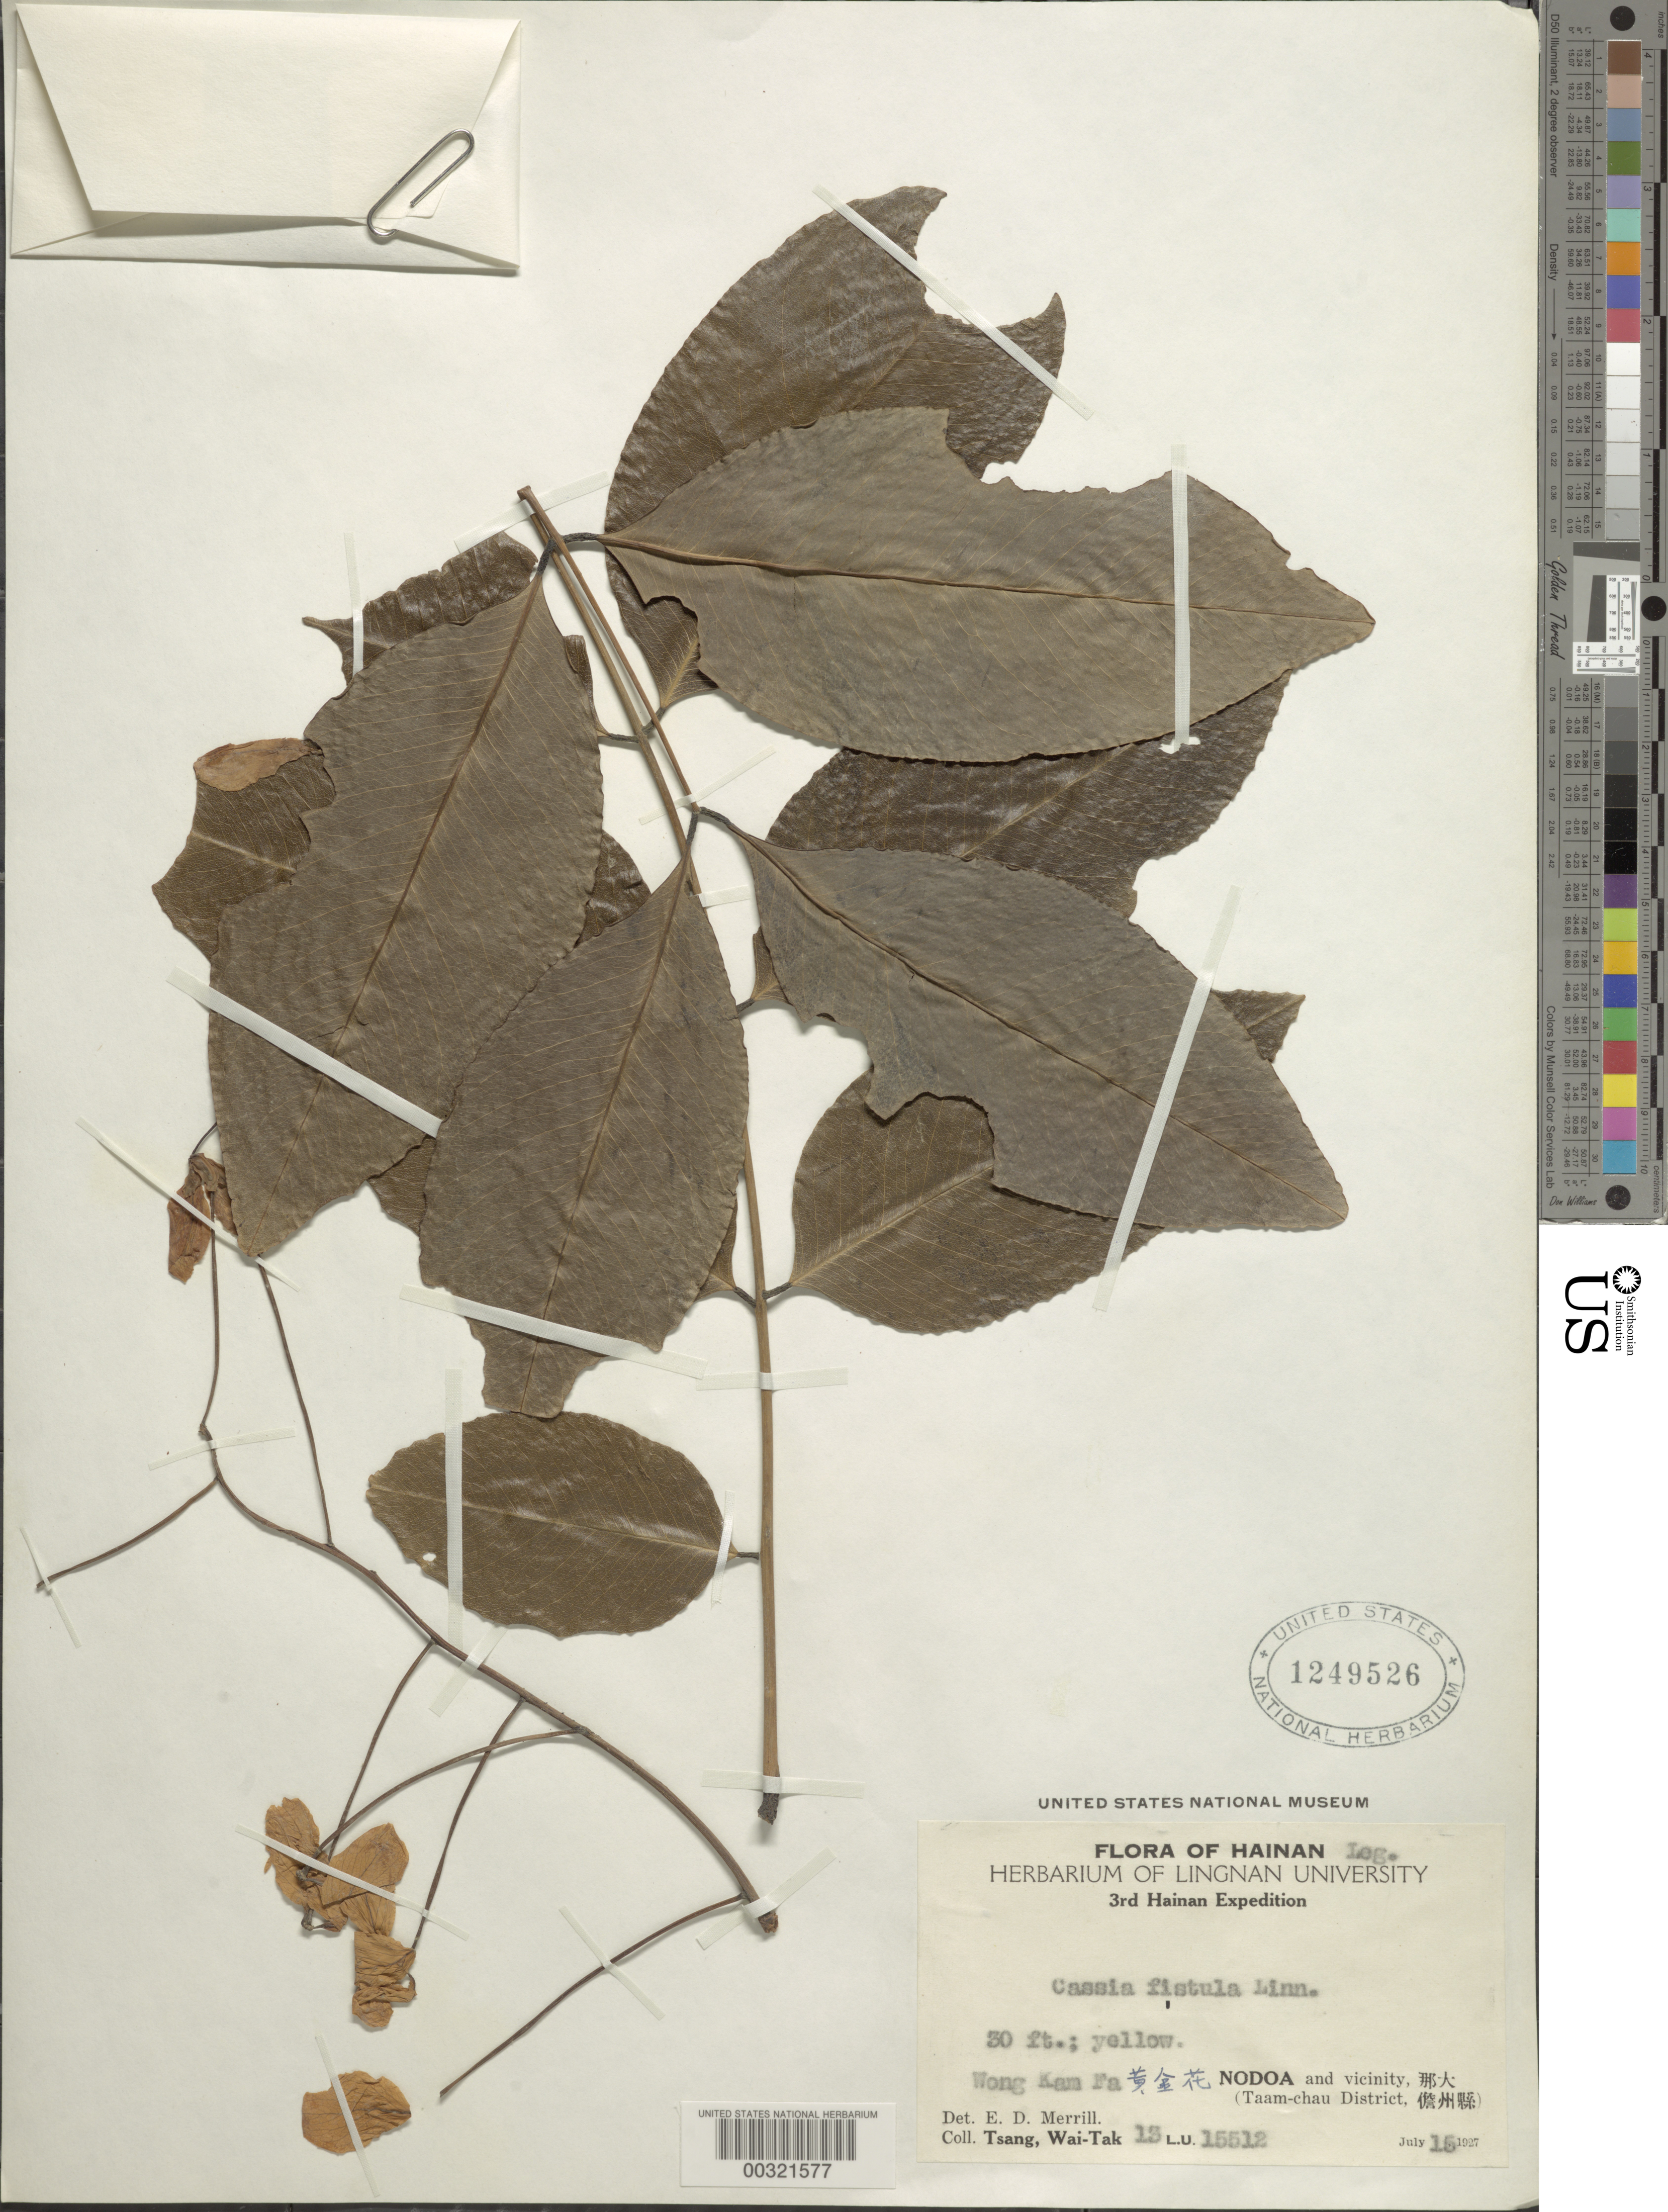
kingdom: Plantae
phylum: Tracheophyta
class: Magnoliopsida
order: Fabales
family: Fabaceae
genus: Cassia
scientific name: Cassia fistula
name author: L.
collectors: W. T. Tsang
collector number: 15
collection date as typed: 15 Jul 1927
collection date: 1927-07-15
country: China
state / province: Hainan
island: Hainan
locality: Wong fam fa, nodoa and vicinity; taam-chau dist.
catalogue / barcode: US 1249526